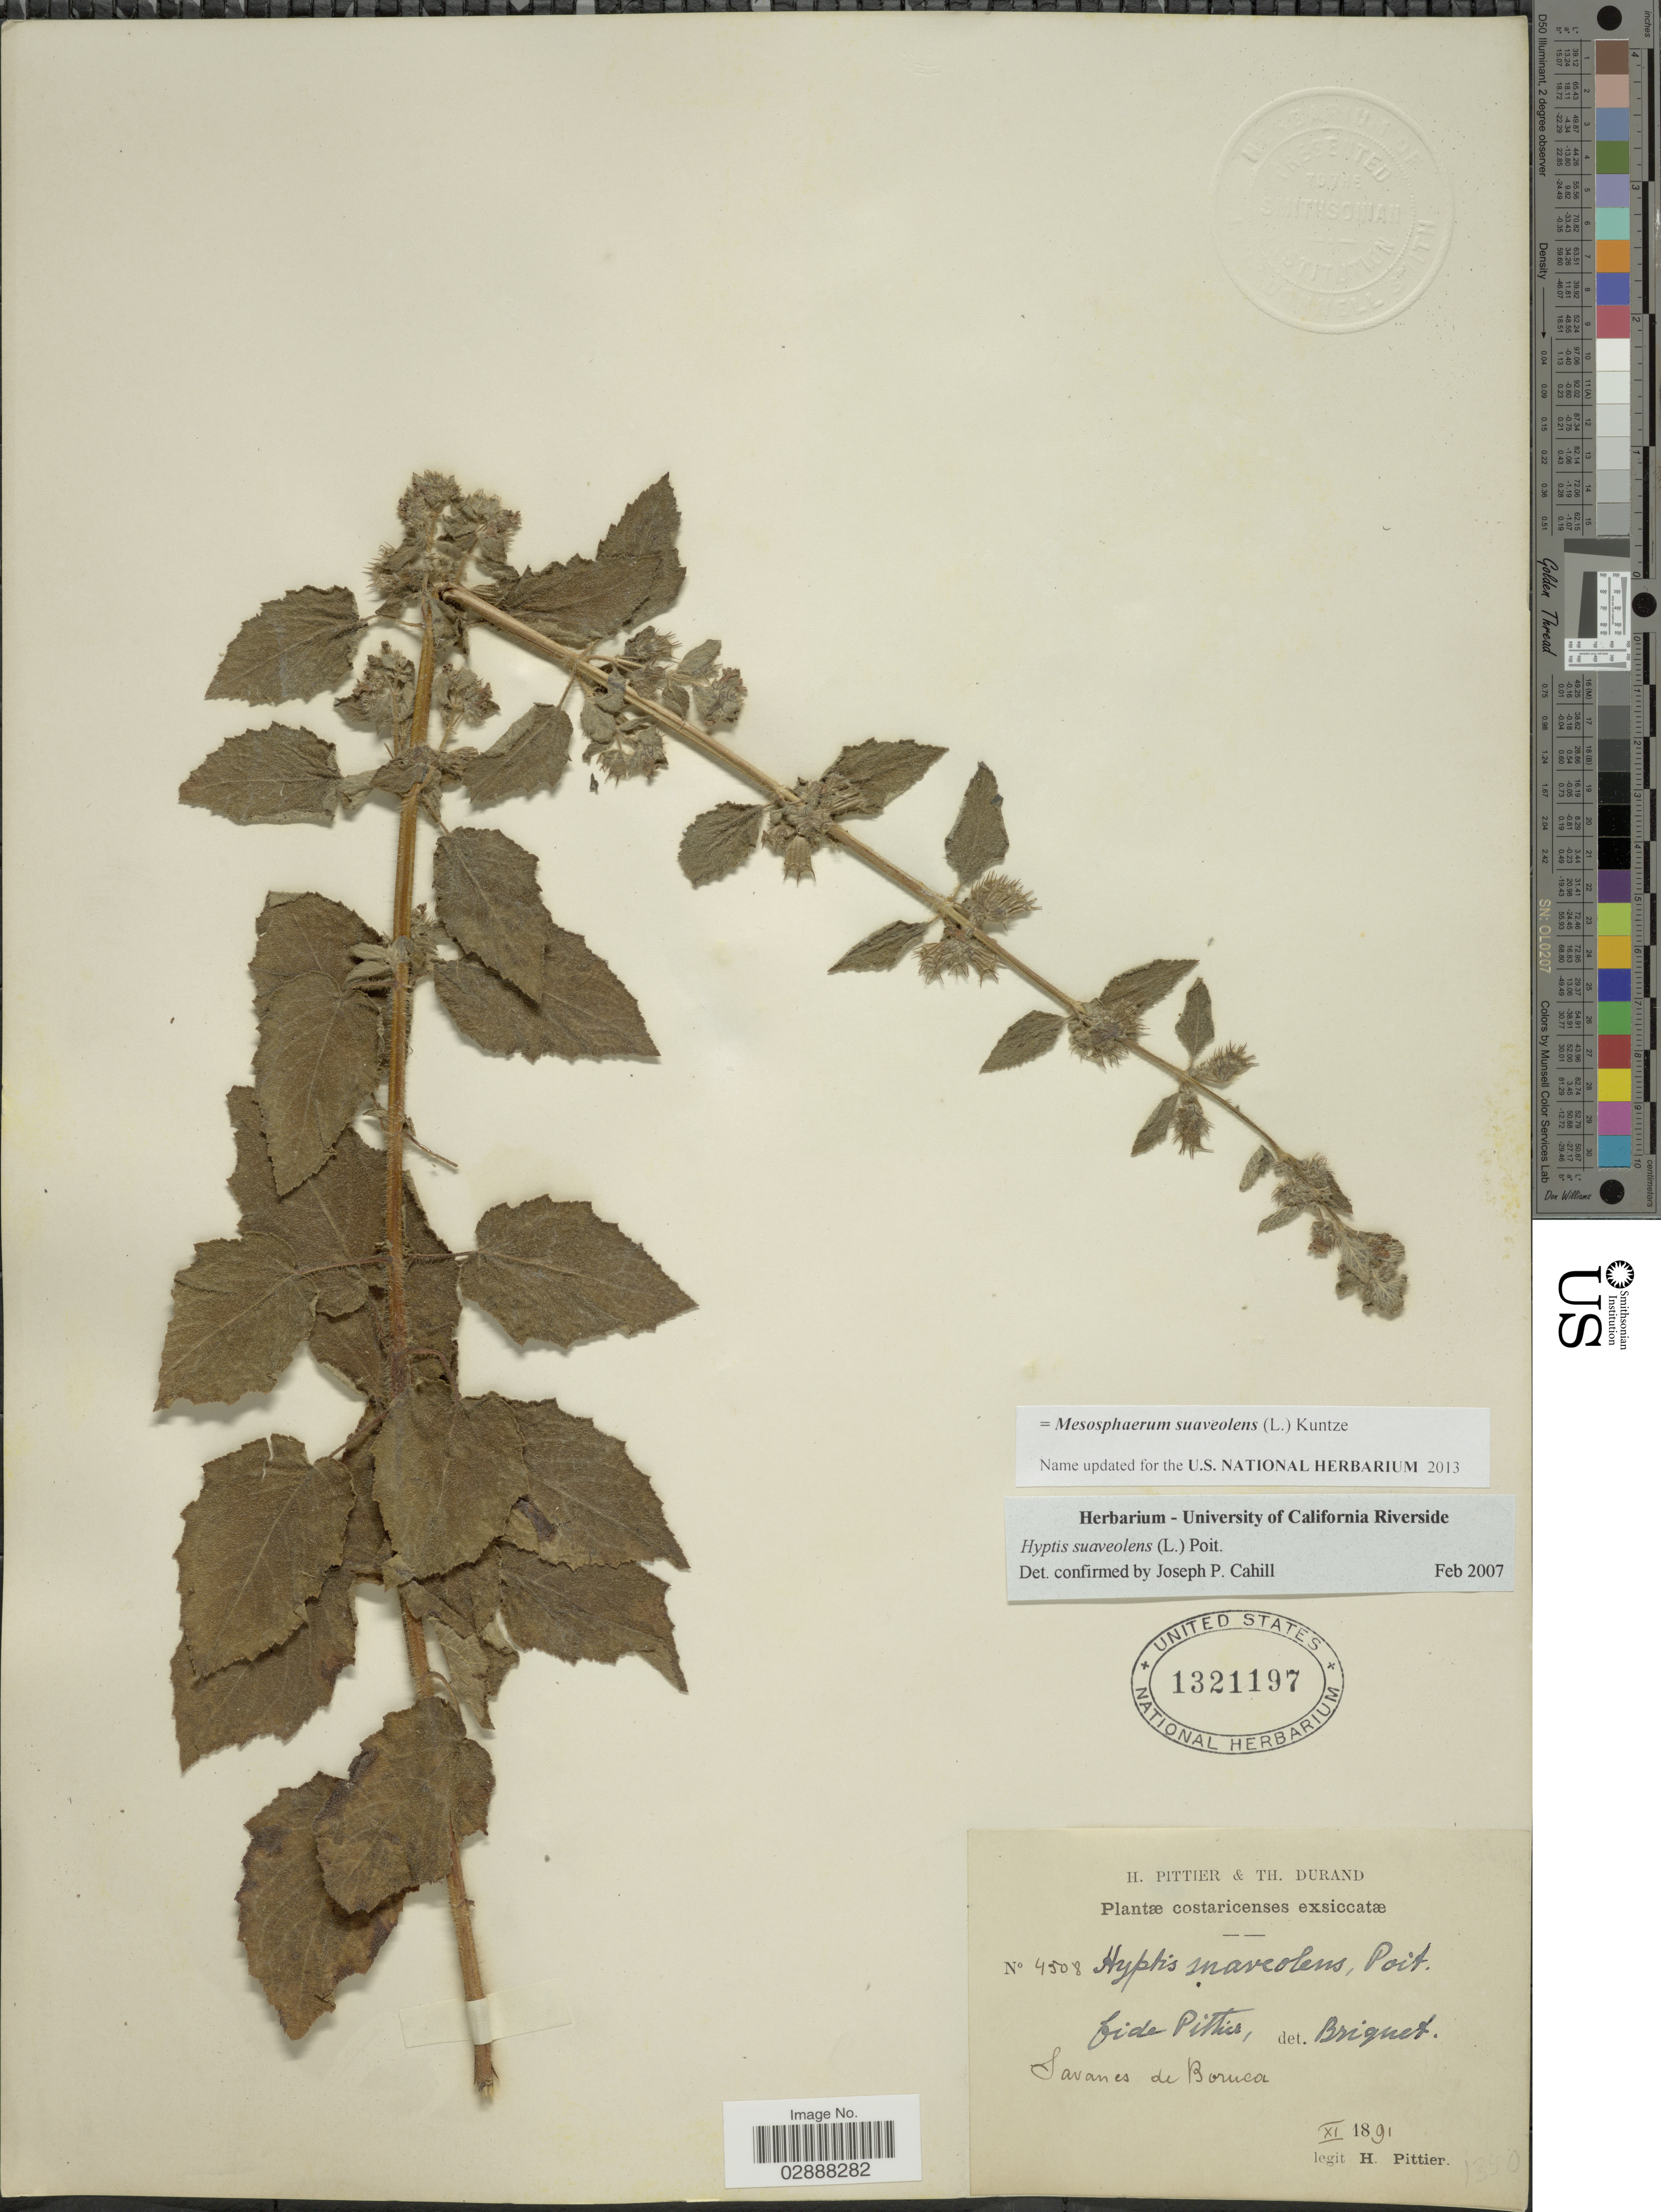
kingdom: Plantae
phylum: Tracheophyta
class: Magnoliopsida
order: Lamiales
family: Lamiaceae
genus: Mesosphaerum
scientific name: Mesosphaerum suaveolens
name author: (L.) Kuntze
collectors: H. F. Pittier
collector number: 4508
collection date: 1891-11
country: Costa Rica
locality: Savanes de Boruca.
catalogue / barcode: US 1321197